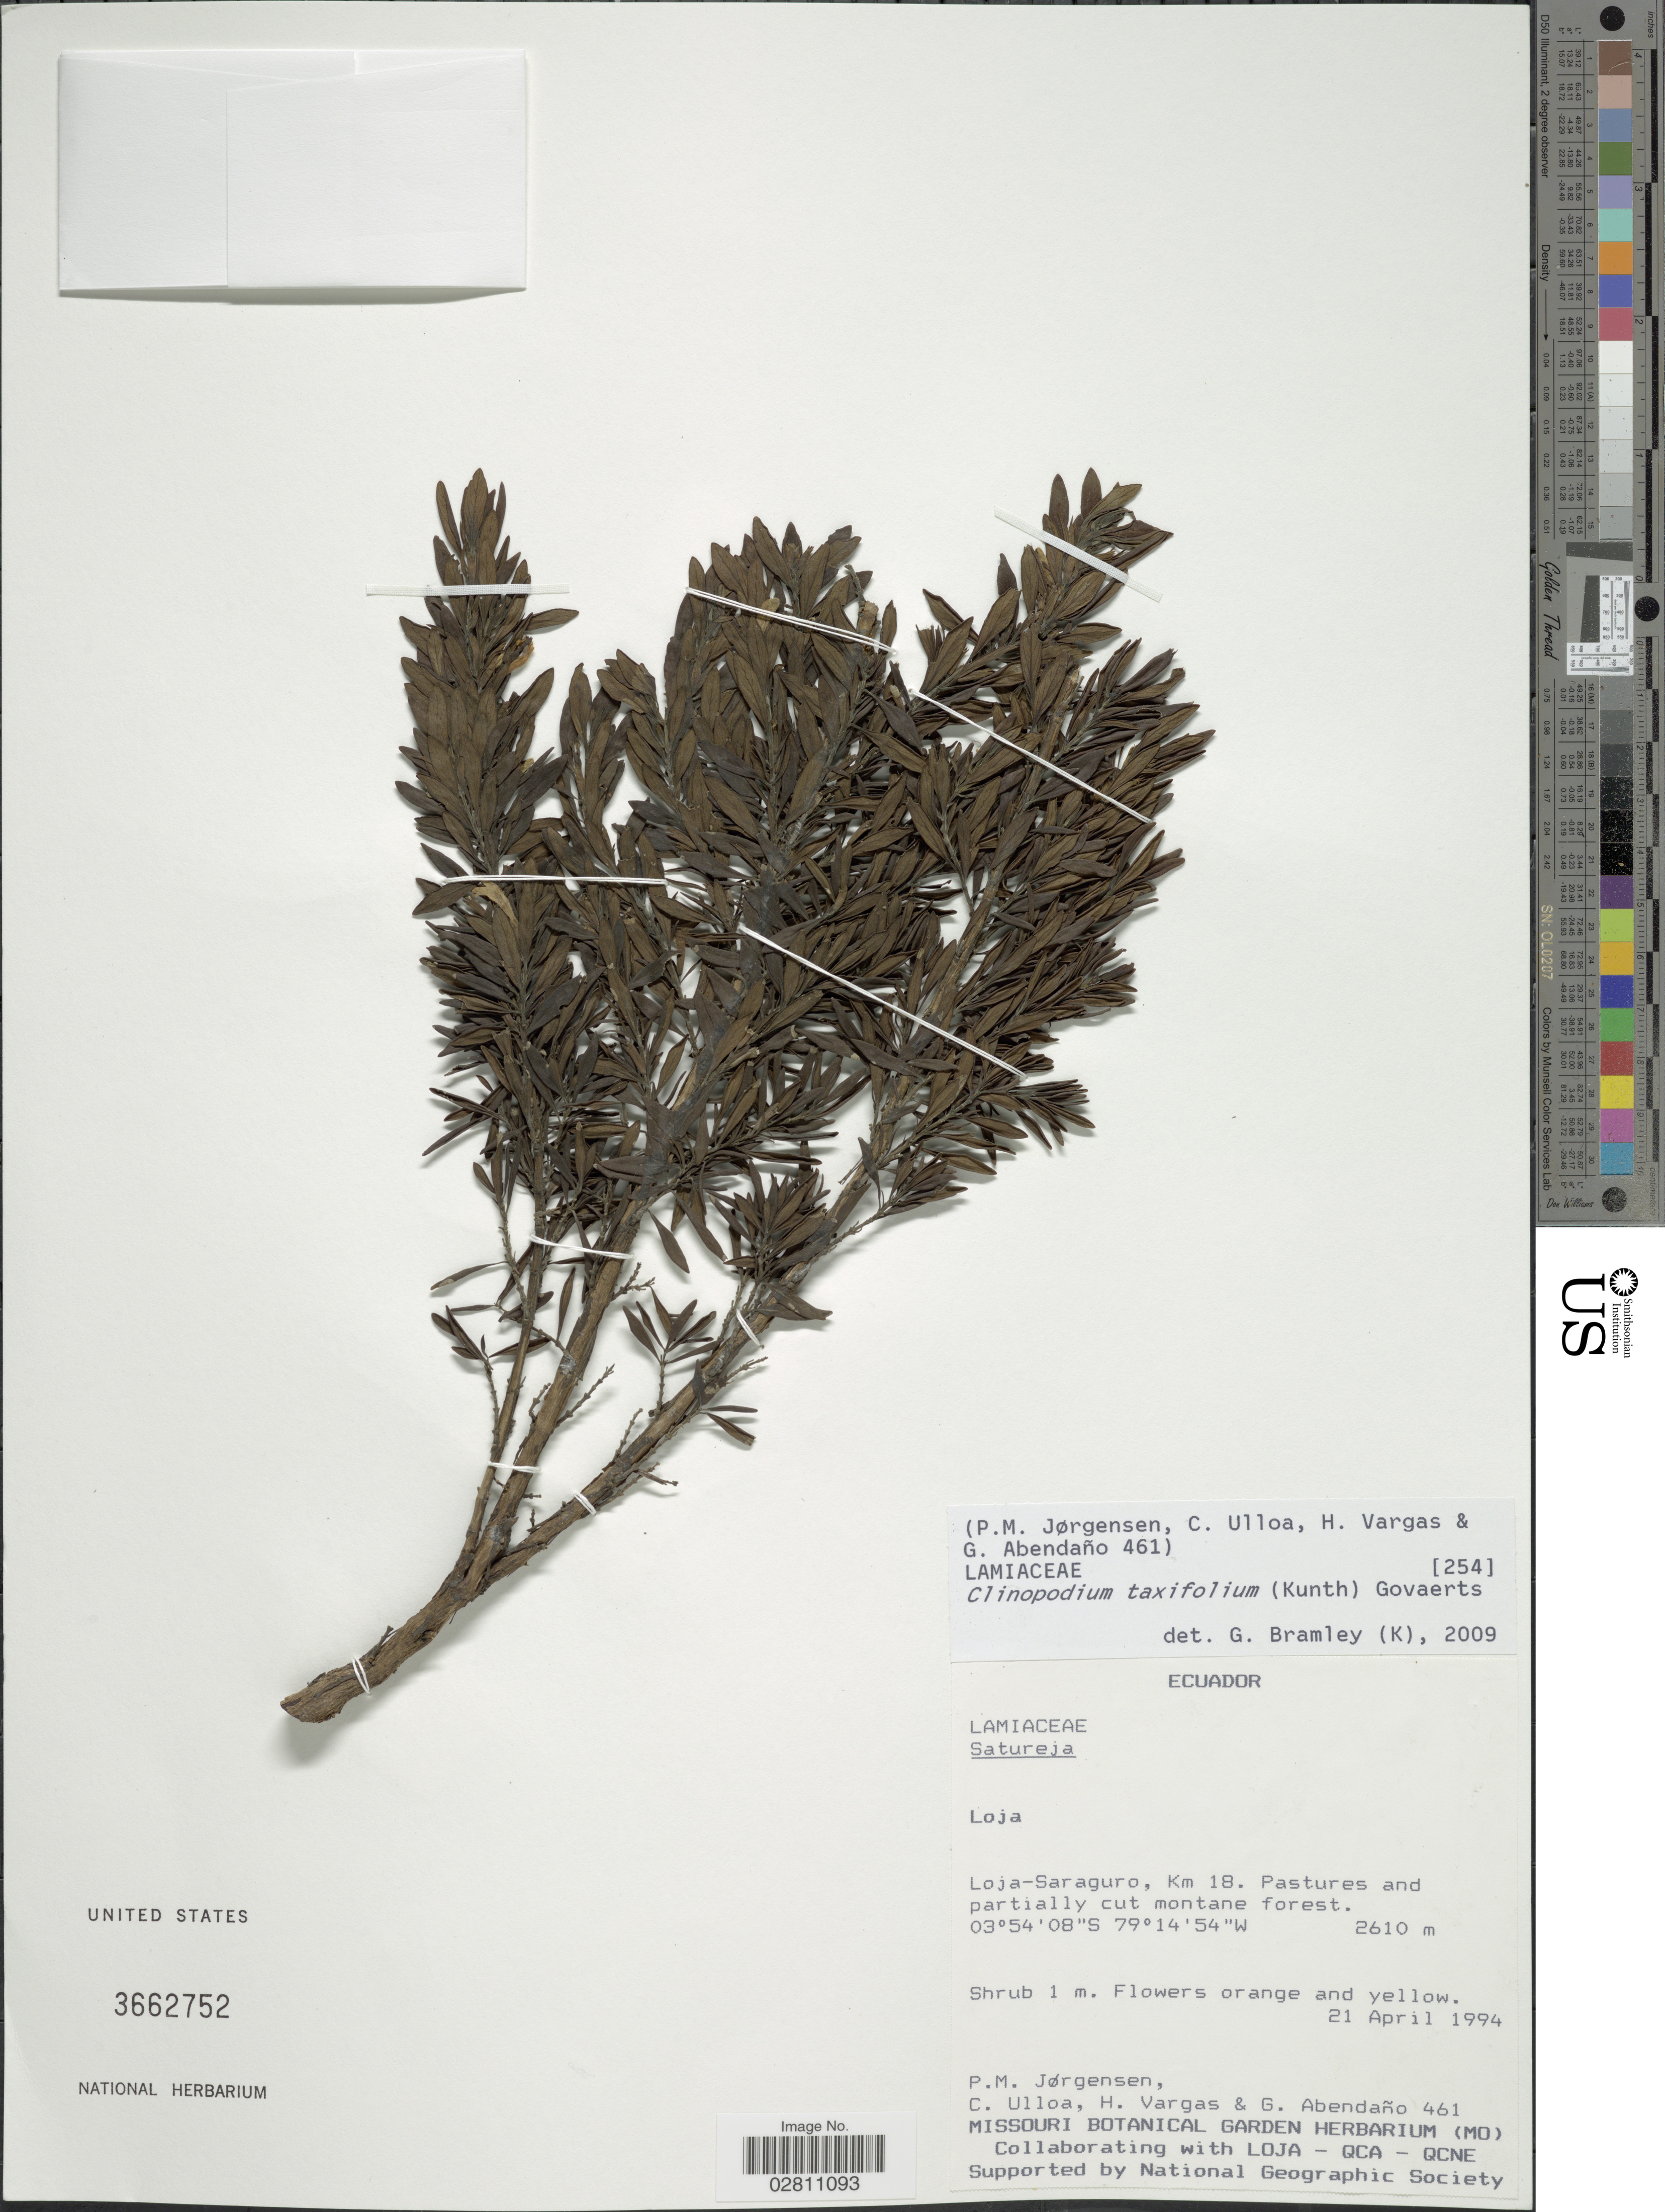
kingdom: Plantae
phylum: Tracheophyta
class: Magnoliopsida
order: Lamiales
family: Lamiaceae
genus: Clinopodium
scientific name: Clinopodium taxifolium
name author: (Kunth) Govaerts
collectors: P. M. Jørgensen, C. Ulloa, H. Vargas & G. Abendaño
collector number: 461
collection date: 1994-04-21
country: Ecuador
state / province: Loja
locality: Loja, Loja-Saraguro, Km 18, Pastures and partially cut montane forest.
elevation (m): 2610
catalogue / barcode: US 3662752